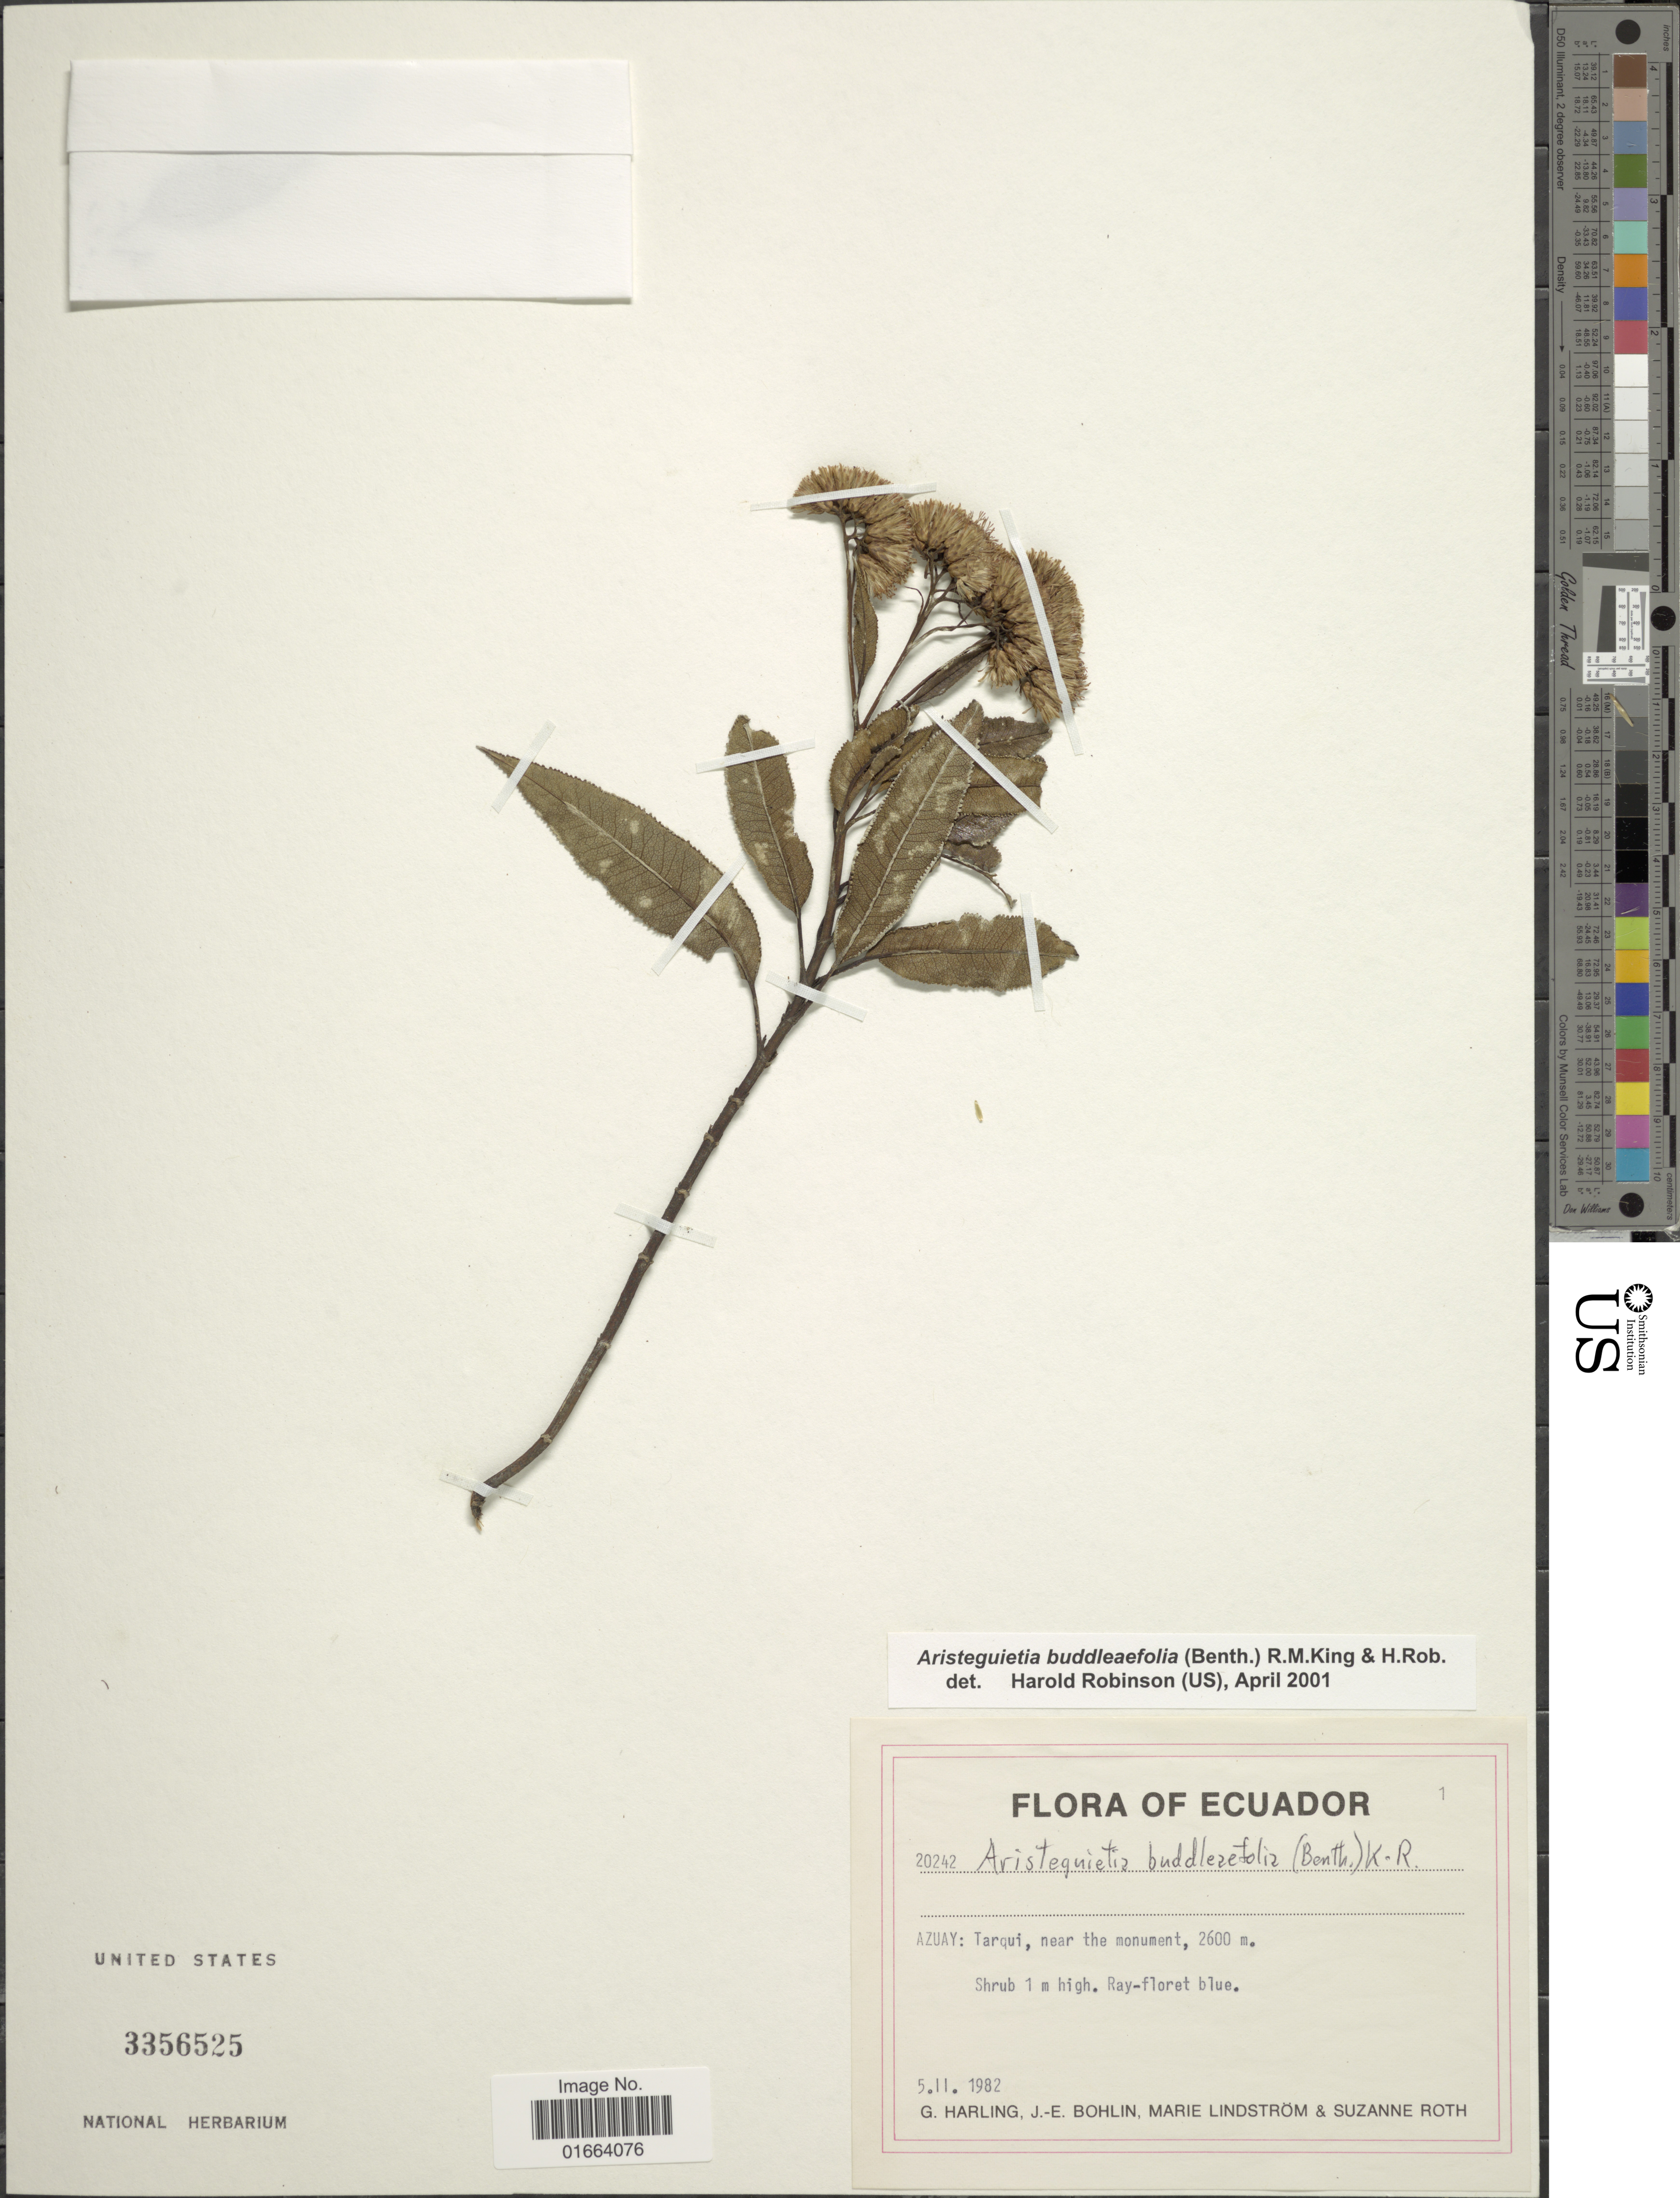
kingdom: Plantae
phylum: Tracheophyta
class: Magnoliopsida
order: Asterales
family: Asteraceae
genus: Aristeguietia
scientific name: Aristeguietia buddleaefolia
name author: (Benth.) R.M. King & H. Rob.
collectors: G. Harling, J. Bohlin, M. Lindström & S. Roth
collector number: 20242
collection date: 1982-02-05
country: Ecuador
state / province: Azuay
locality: Tarqui, near the monument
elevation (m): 2600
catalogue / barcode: US 3356525